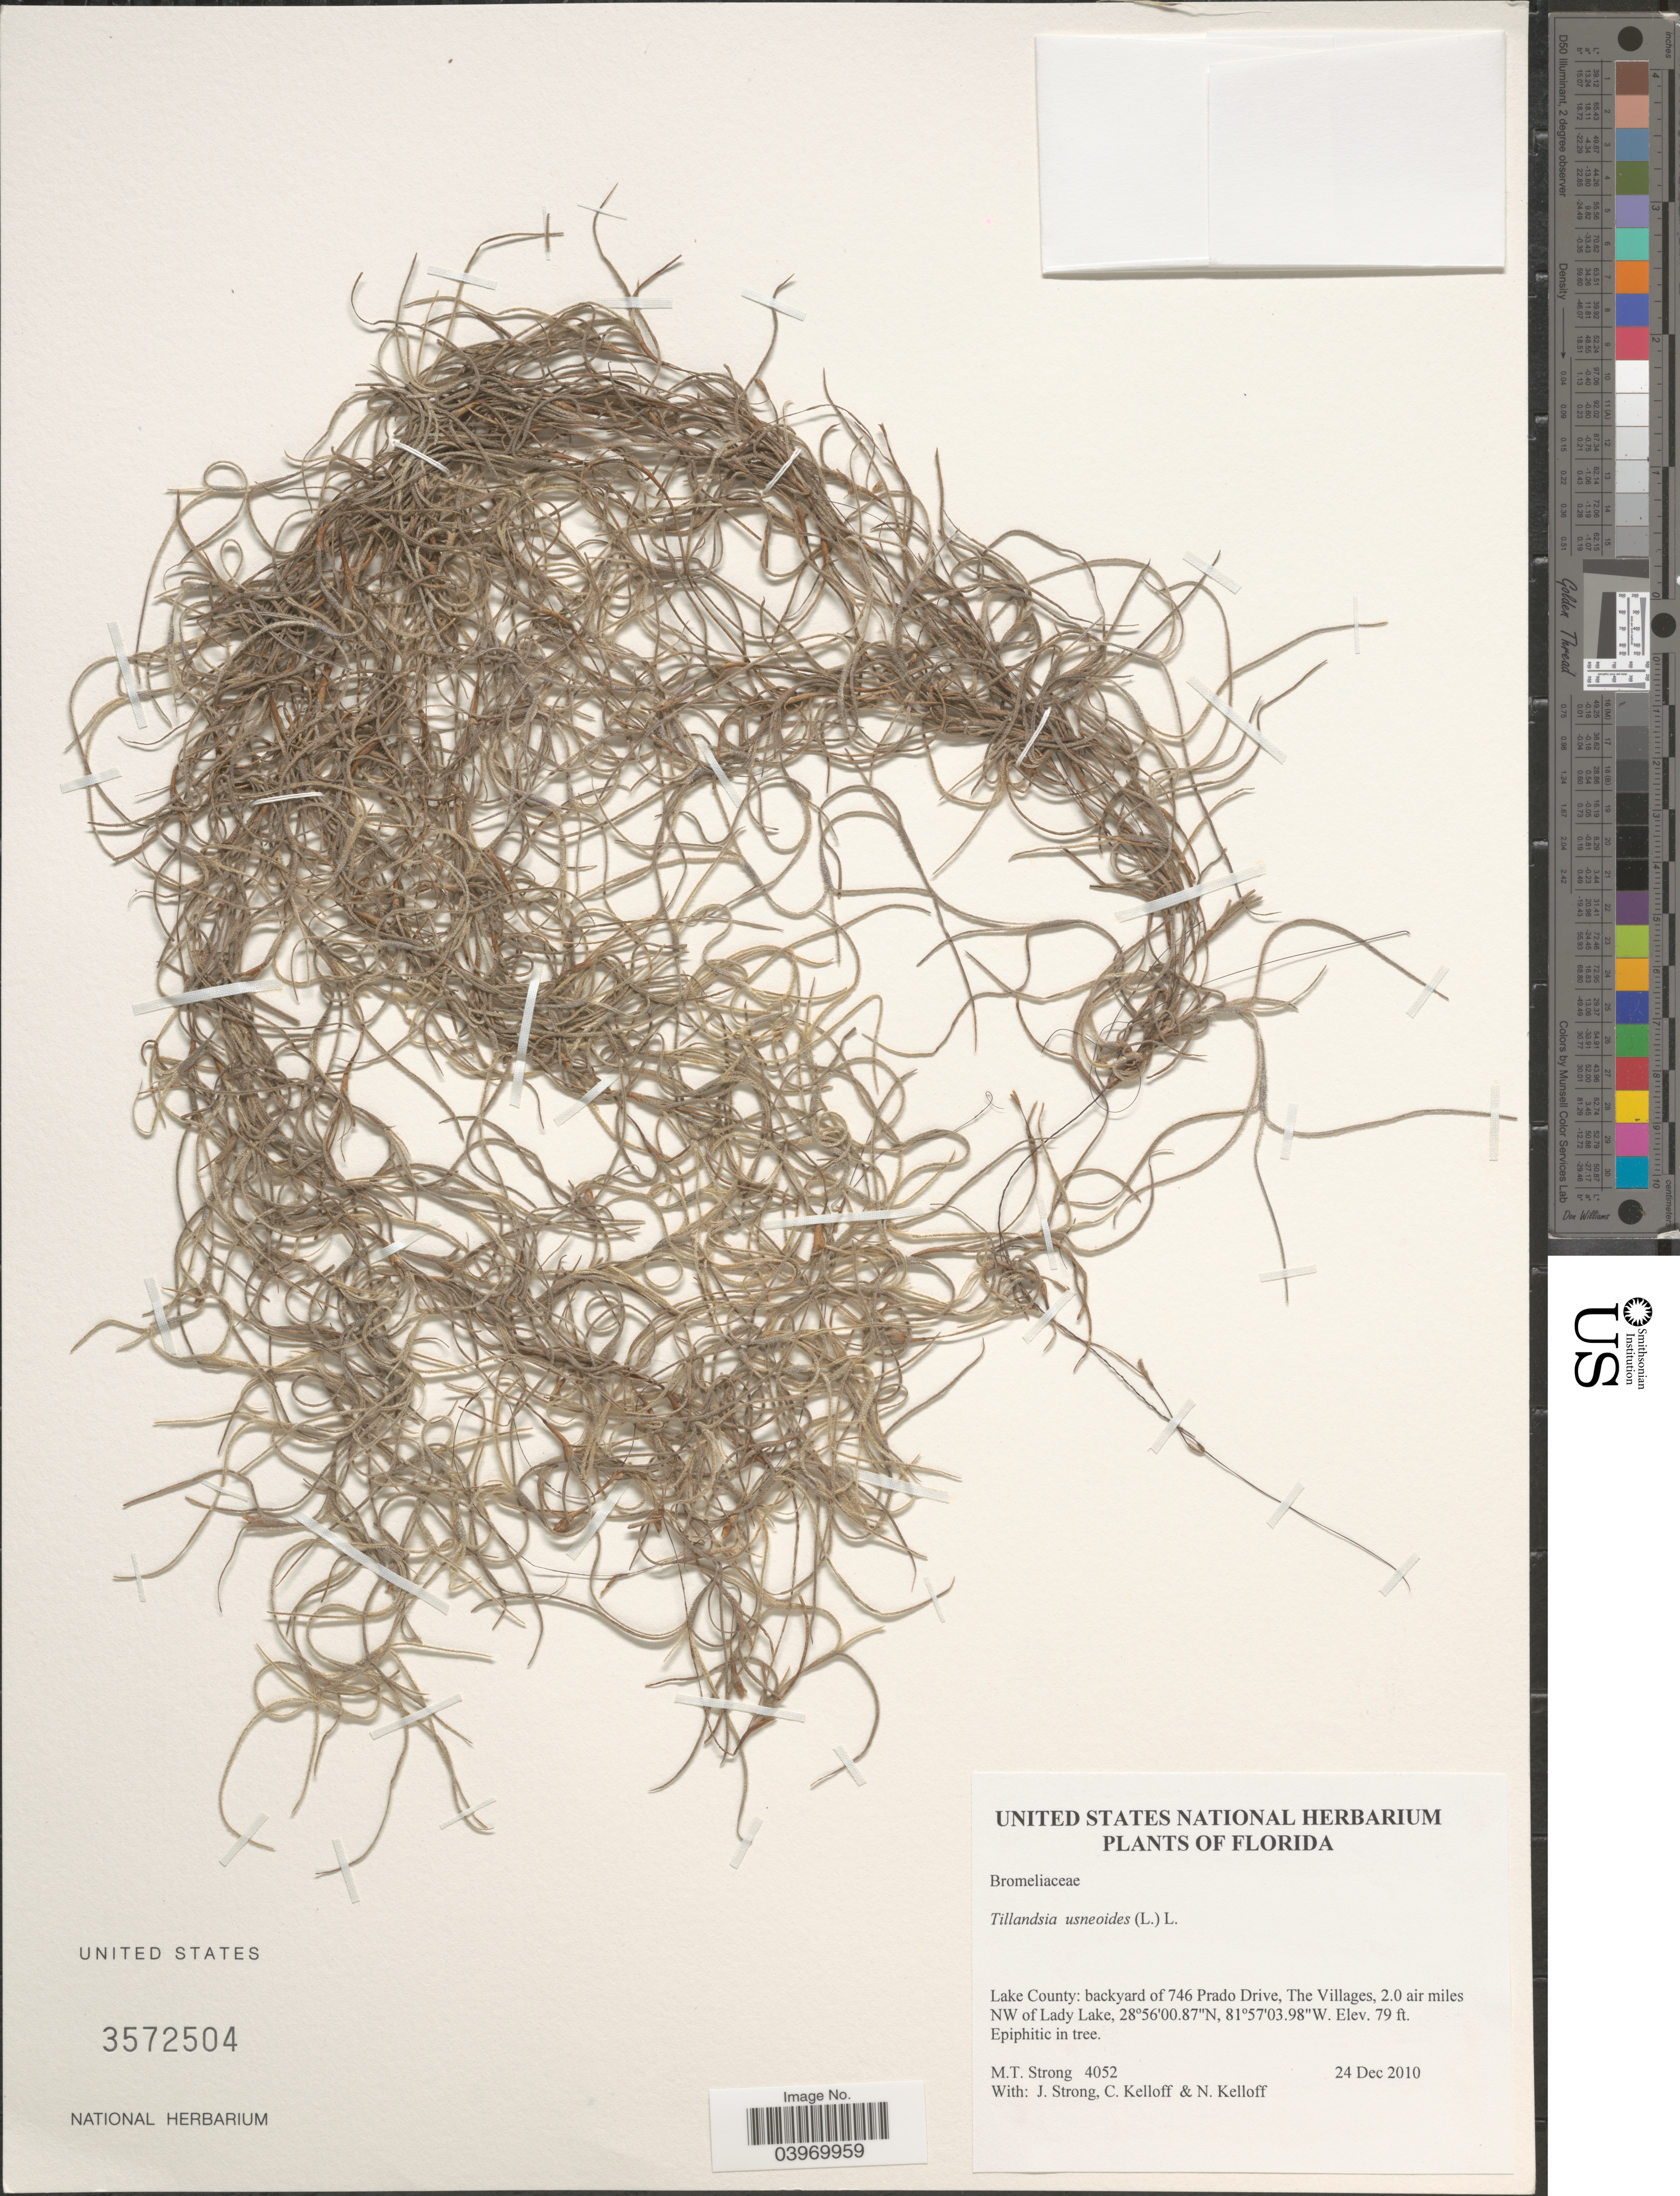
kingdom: Plantae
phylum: Tracheophyta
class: Liliopsida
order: Poales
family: Bromeliaceae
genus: Tillandsia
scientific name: Tillandsia usneoides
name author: (L.) L.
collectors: M. T. Strong, J. Strong, C. L. Kelloff & N. Kelloff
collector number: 4052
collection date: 2010-12-24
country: United States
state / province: Florida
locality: Lake County: backyard of 746 Prado Drive, The Villages, 2.0 air miles NW of Lady Lake.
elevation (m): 24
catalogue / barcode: US 3572504